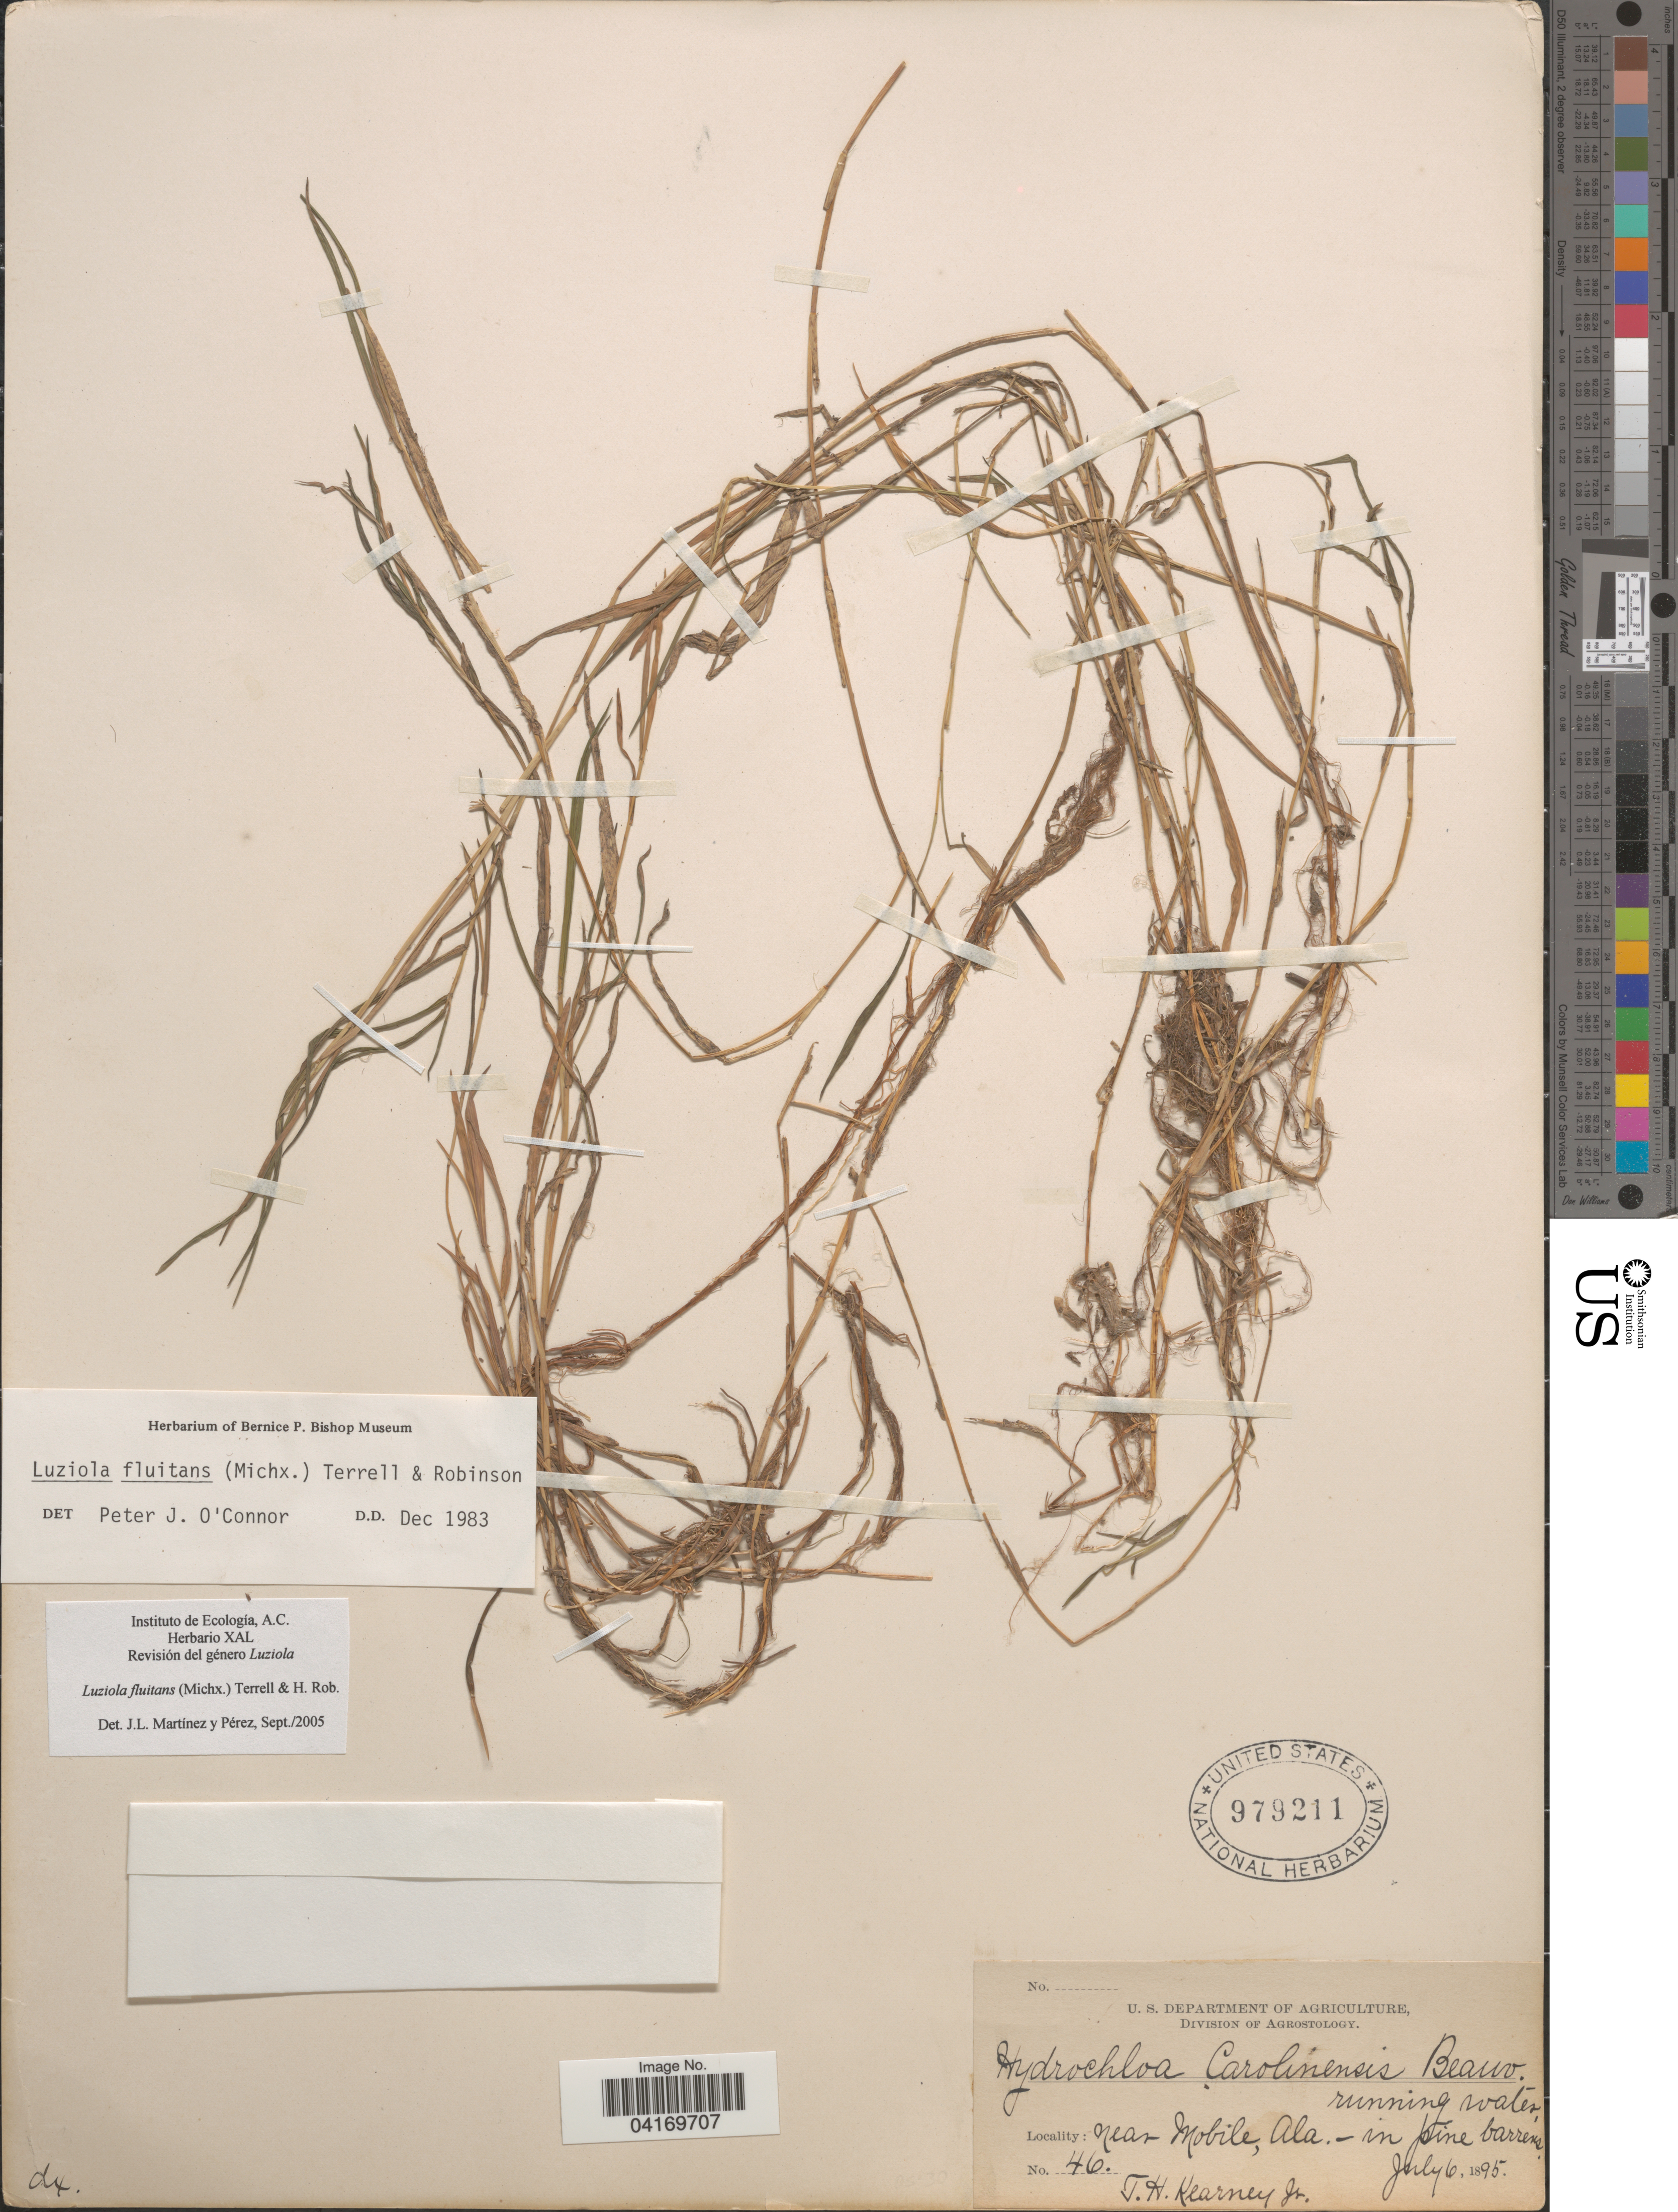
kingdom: Plantae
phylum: Tracheophyta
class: Liliopsida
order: Poales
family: Poaceae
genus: Luziola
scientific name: Luziola fluitans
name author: (Michx.) Terrell & H. Rob.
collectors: T. H. Kearney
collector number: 46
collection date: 1895-07-06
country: United States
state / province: Alabama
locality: Near Mobile.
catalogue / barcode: US 979211